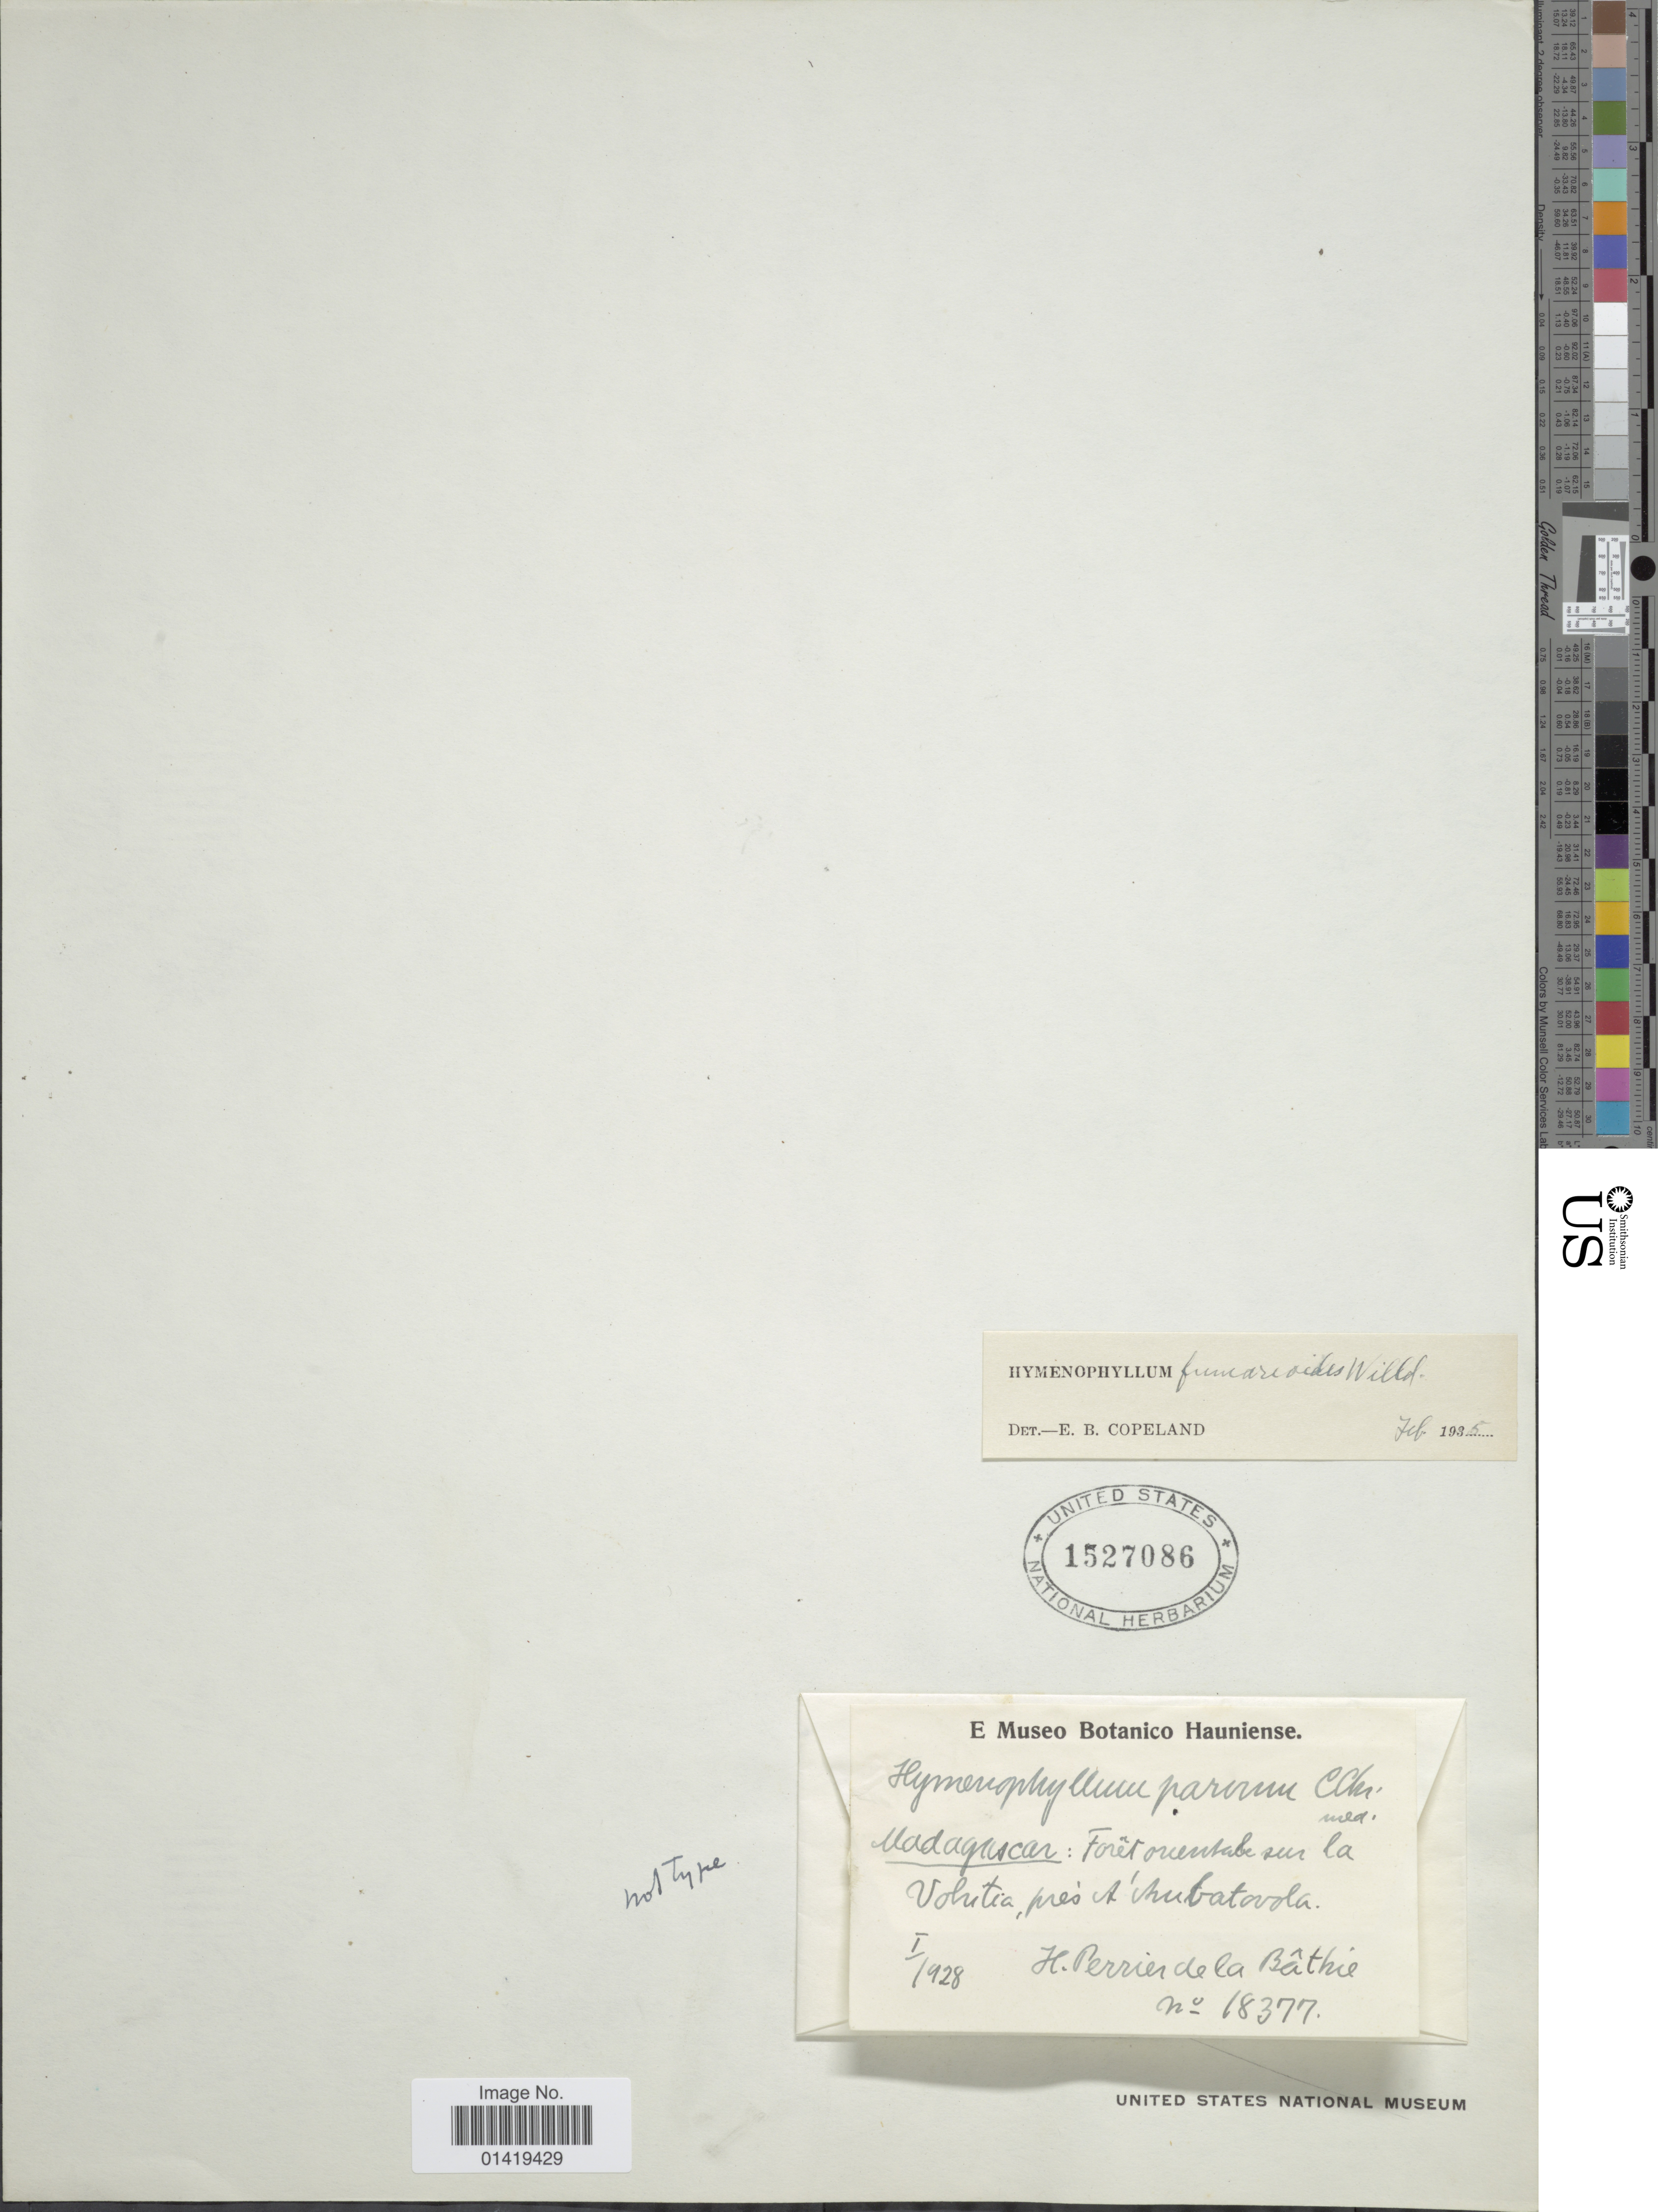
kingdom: Plantae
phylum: Tracheophyta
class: Polypodiopsida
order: Hymenophyllales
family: Hymenophyllaceae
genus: Hymenophyllum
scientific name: Hymenophyllum parvum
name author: C. Chr.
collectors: H. Perrier de la Bâthie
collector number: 18377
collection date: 1928-01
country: Madagascar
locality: Foret orientabe sur la Volutia pres d' Arubatavola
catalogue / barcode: US 1527086